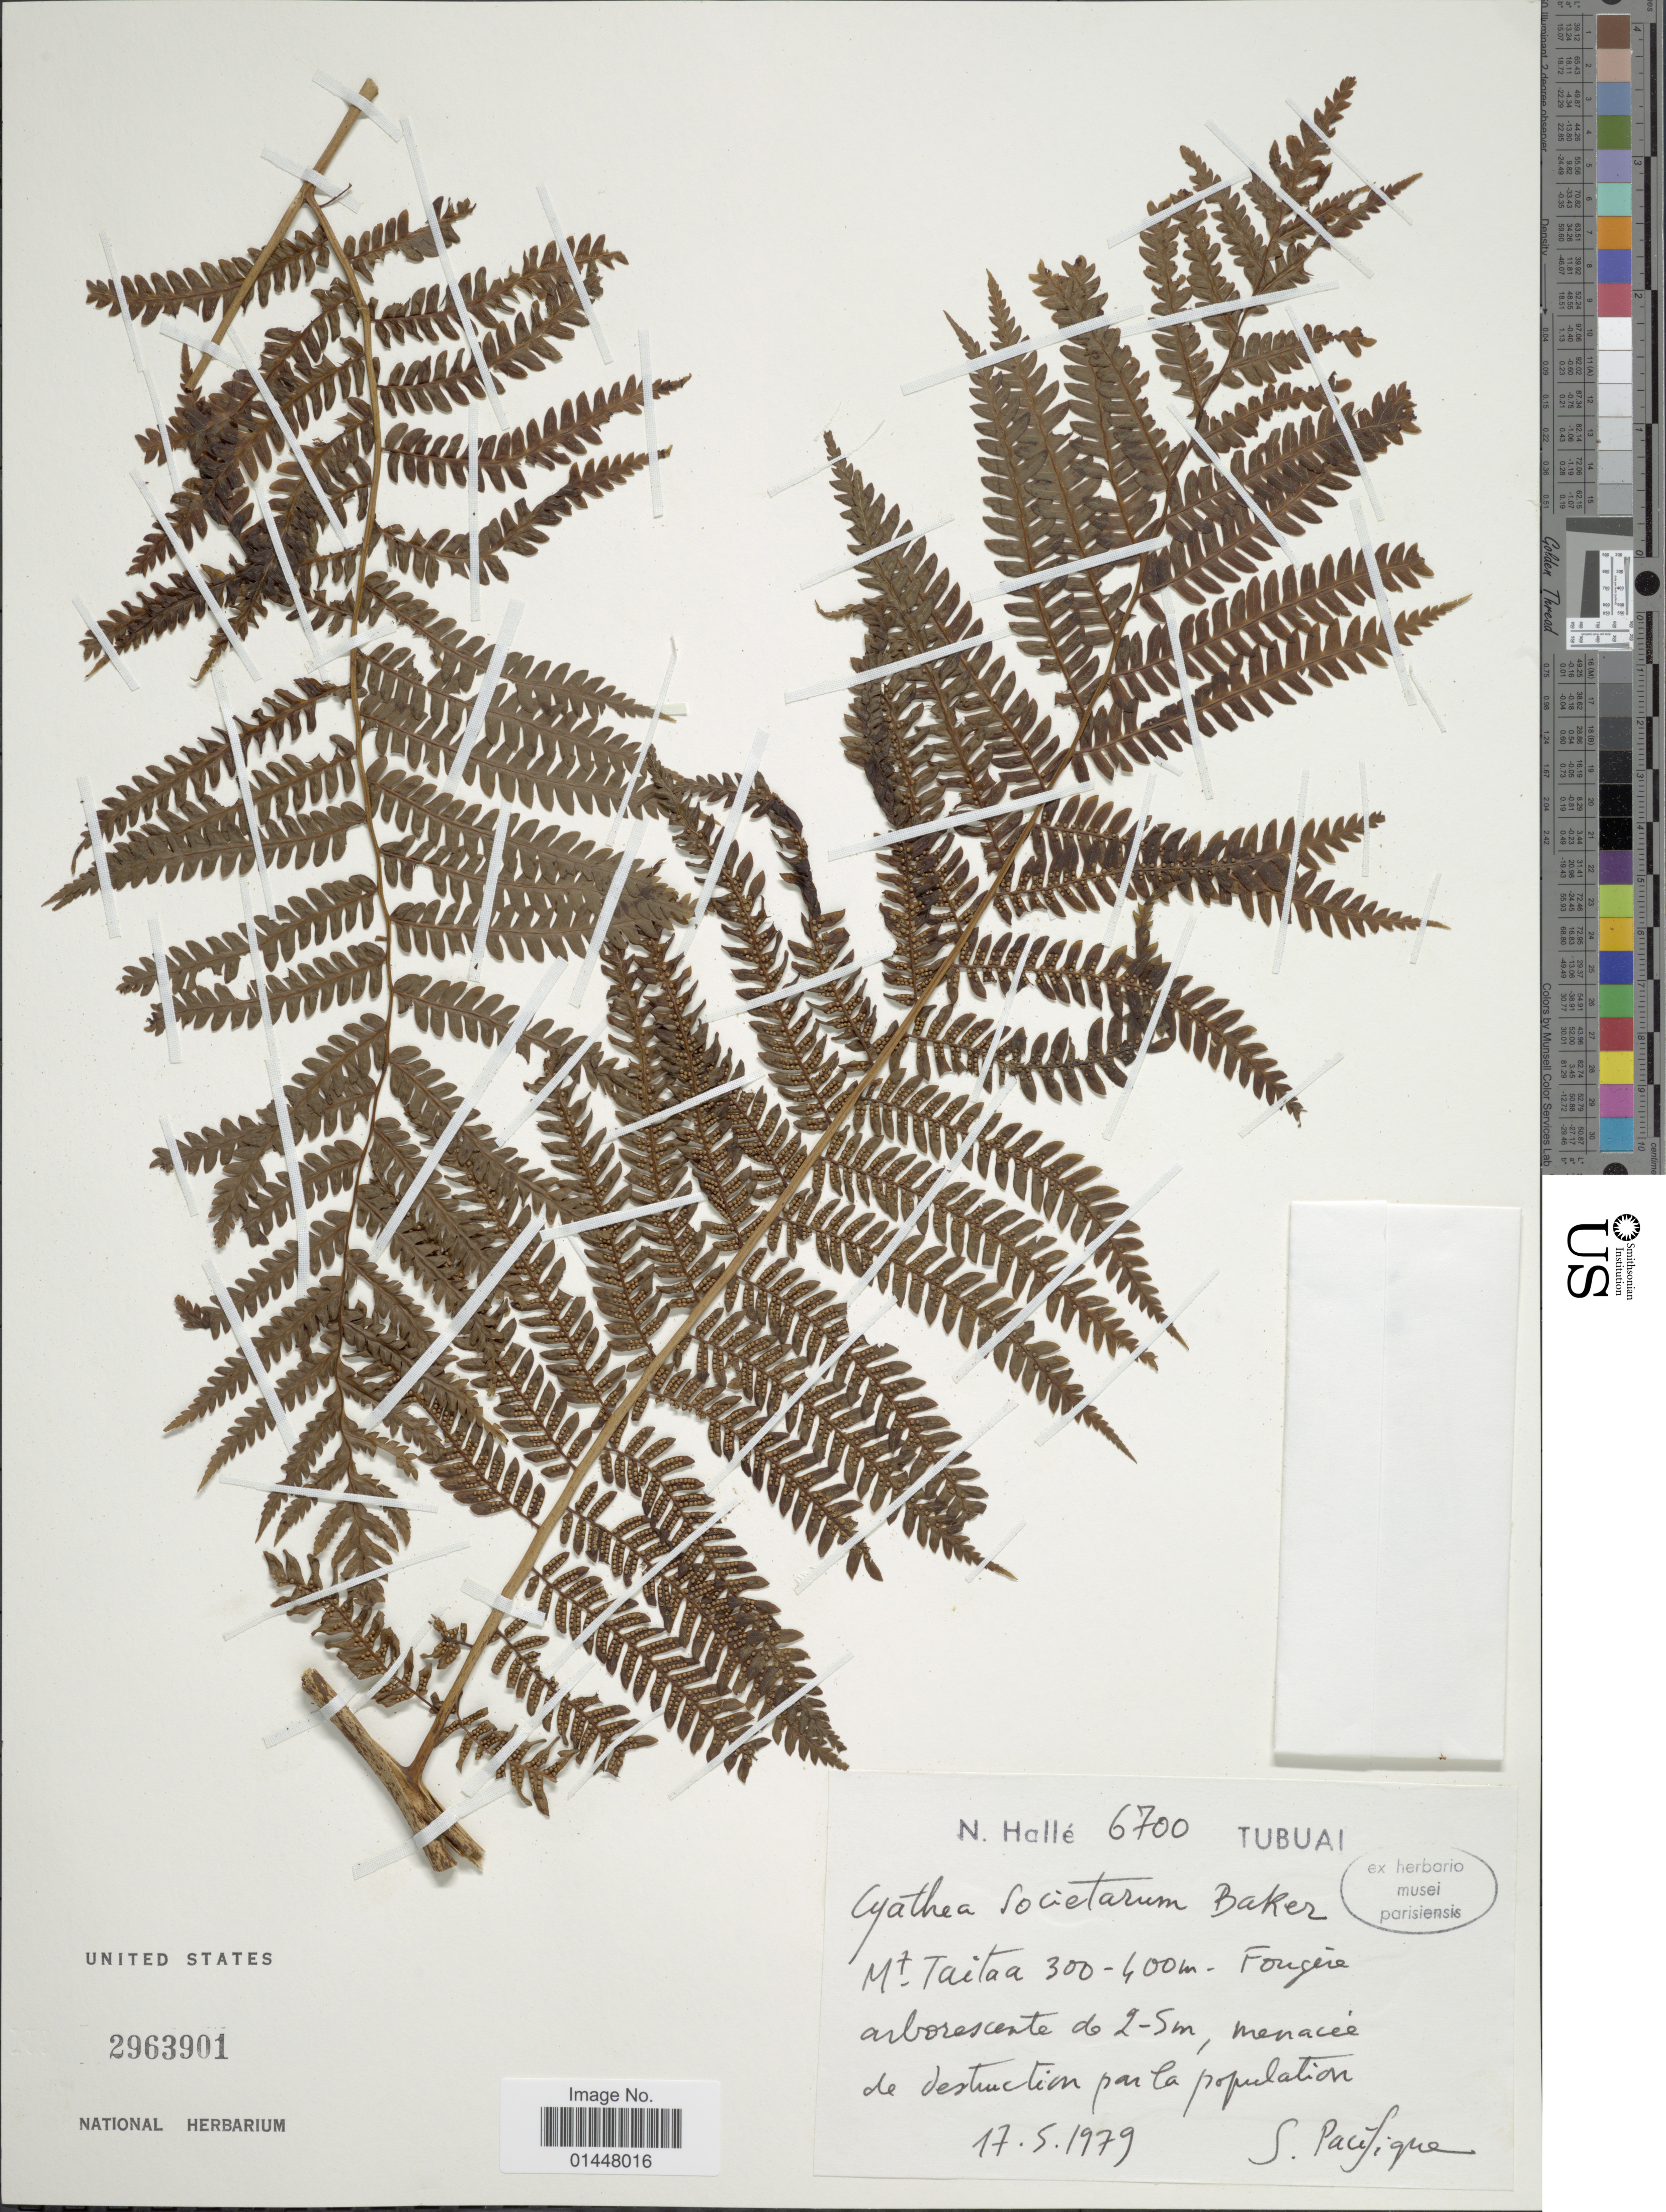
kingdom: Plantae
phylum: Tracheophyta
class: Polypodiopsida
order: Cyatheales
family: Cyatheaceae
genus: Sphaeropteris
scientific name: Sphaeropteris medullaris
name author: (G. Forst.) Bernh.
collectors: N. Hallé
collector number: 6700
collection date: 1979-05-17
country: French Polynesia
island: Tubuai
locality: Mt Taitoa [interpreted]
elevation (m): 300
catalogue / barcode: US 2963901